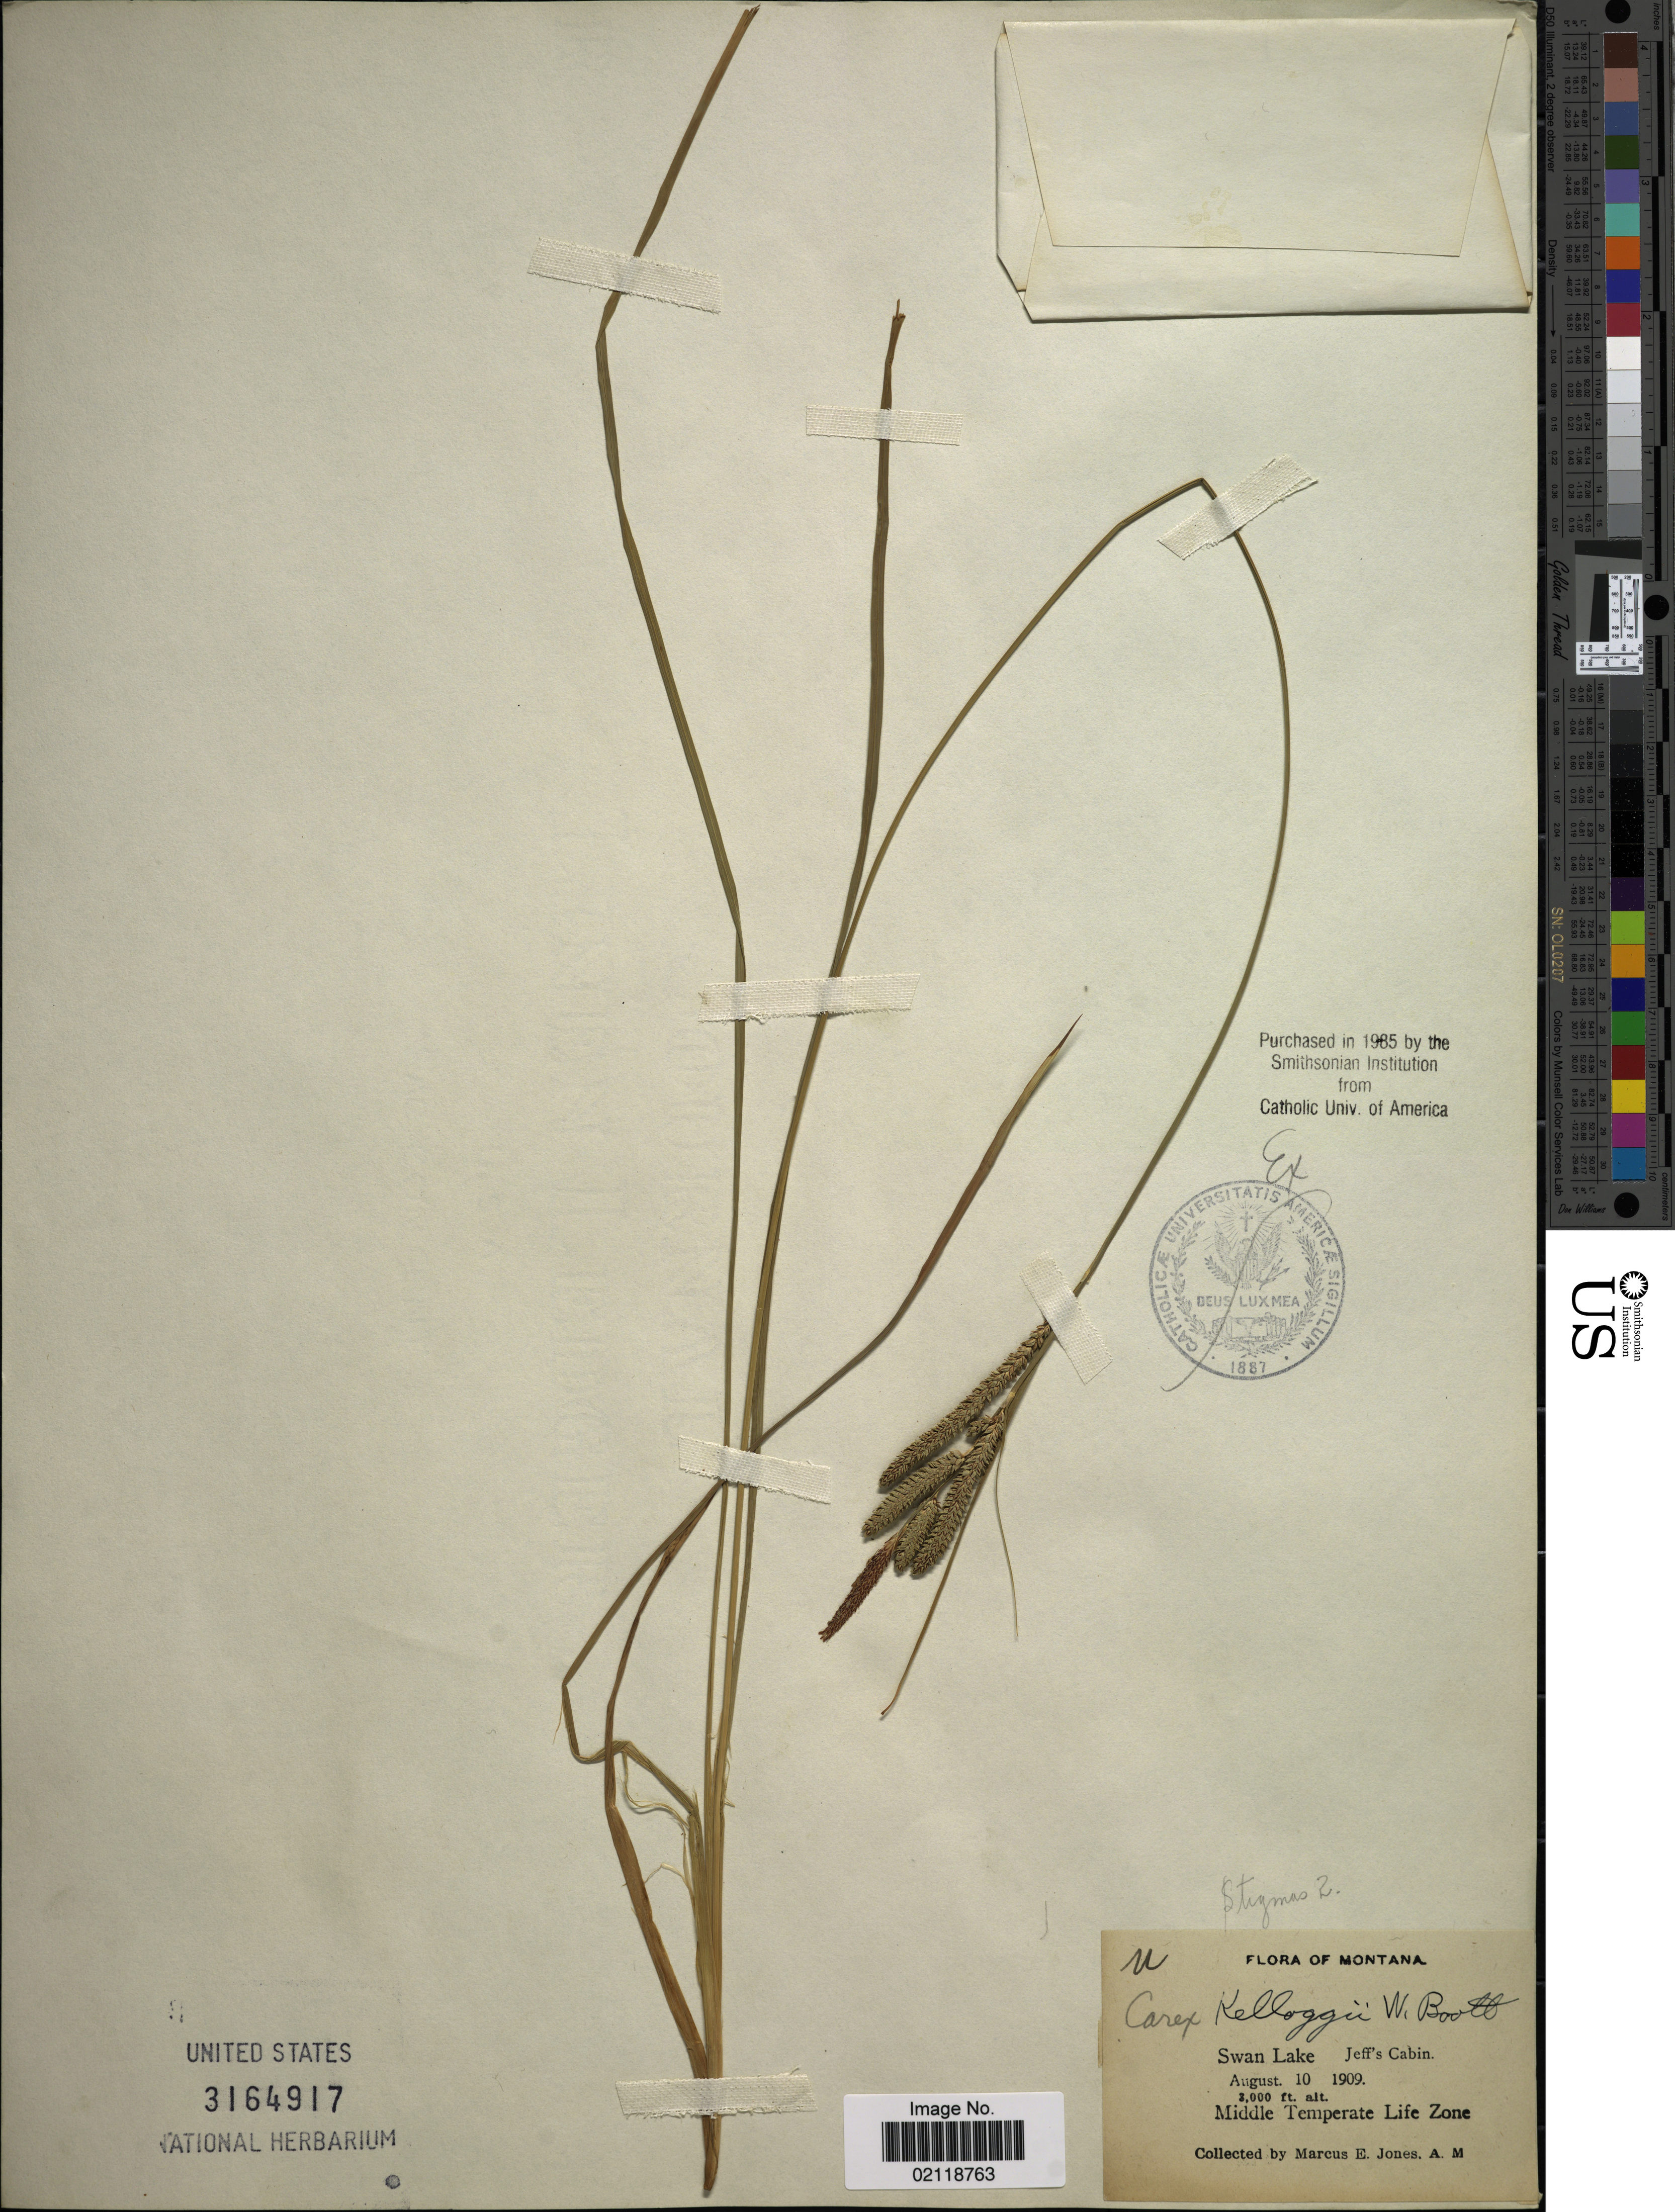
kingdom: Plantae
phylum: Tracheophyta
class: Liliopsida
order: Poales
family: Cyperaceae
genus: Carex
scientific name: Carex kelloggii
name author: W. Boott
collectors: M. E. Jones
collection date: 1909-08-10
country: United States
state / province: Montana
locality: Swan Lake, Jeff's Cabin, Middle Temperate Life Zone.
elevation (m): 914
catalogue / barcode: US 3164917